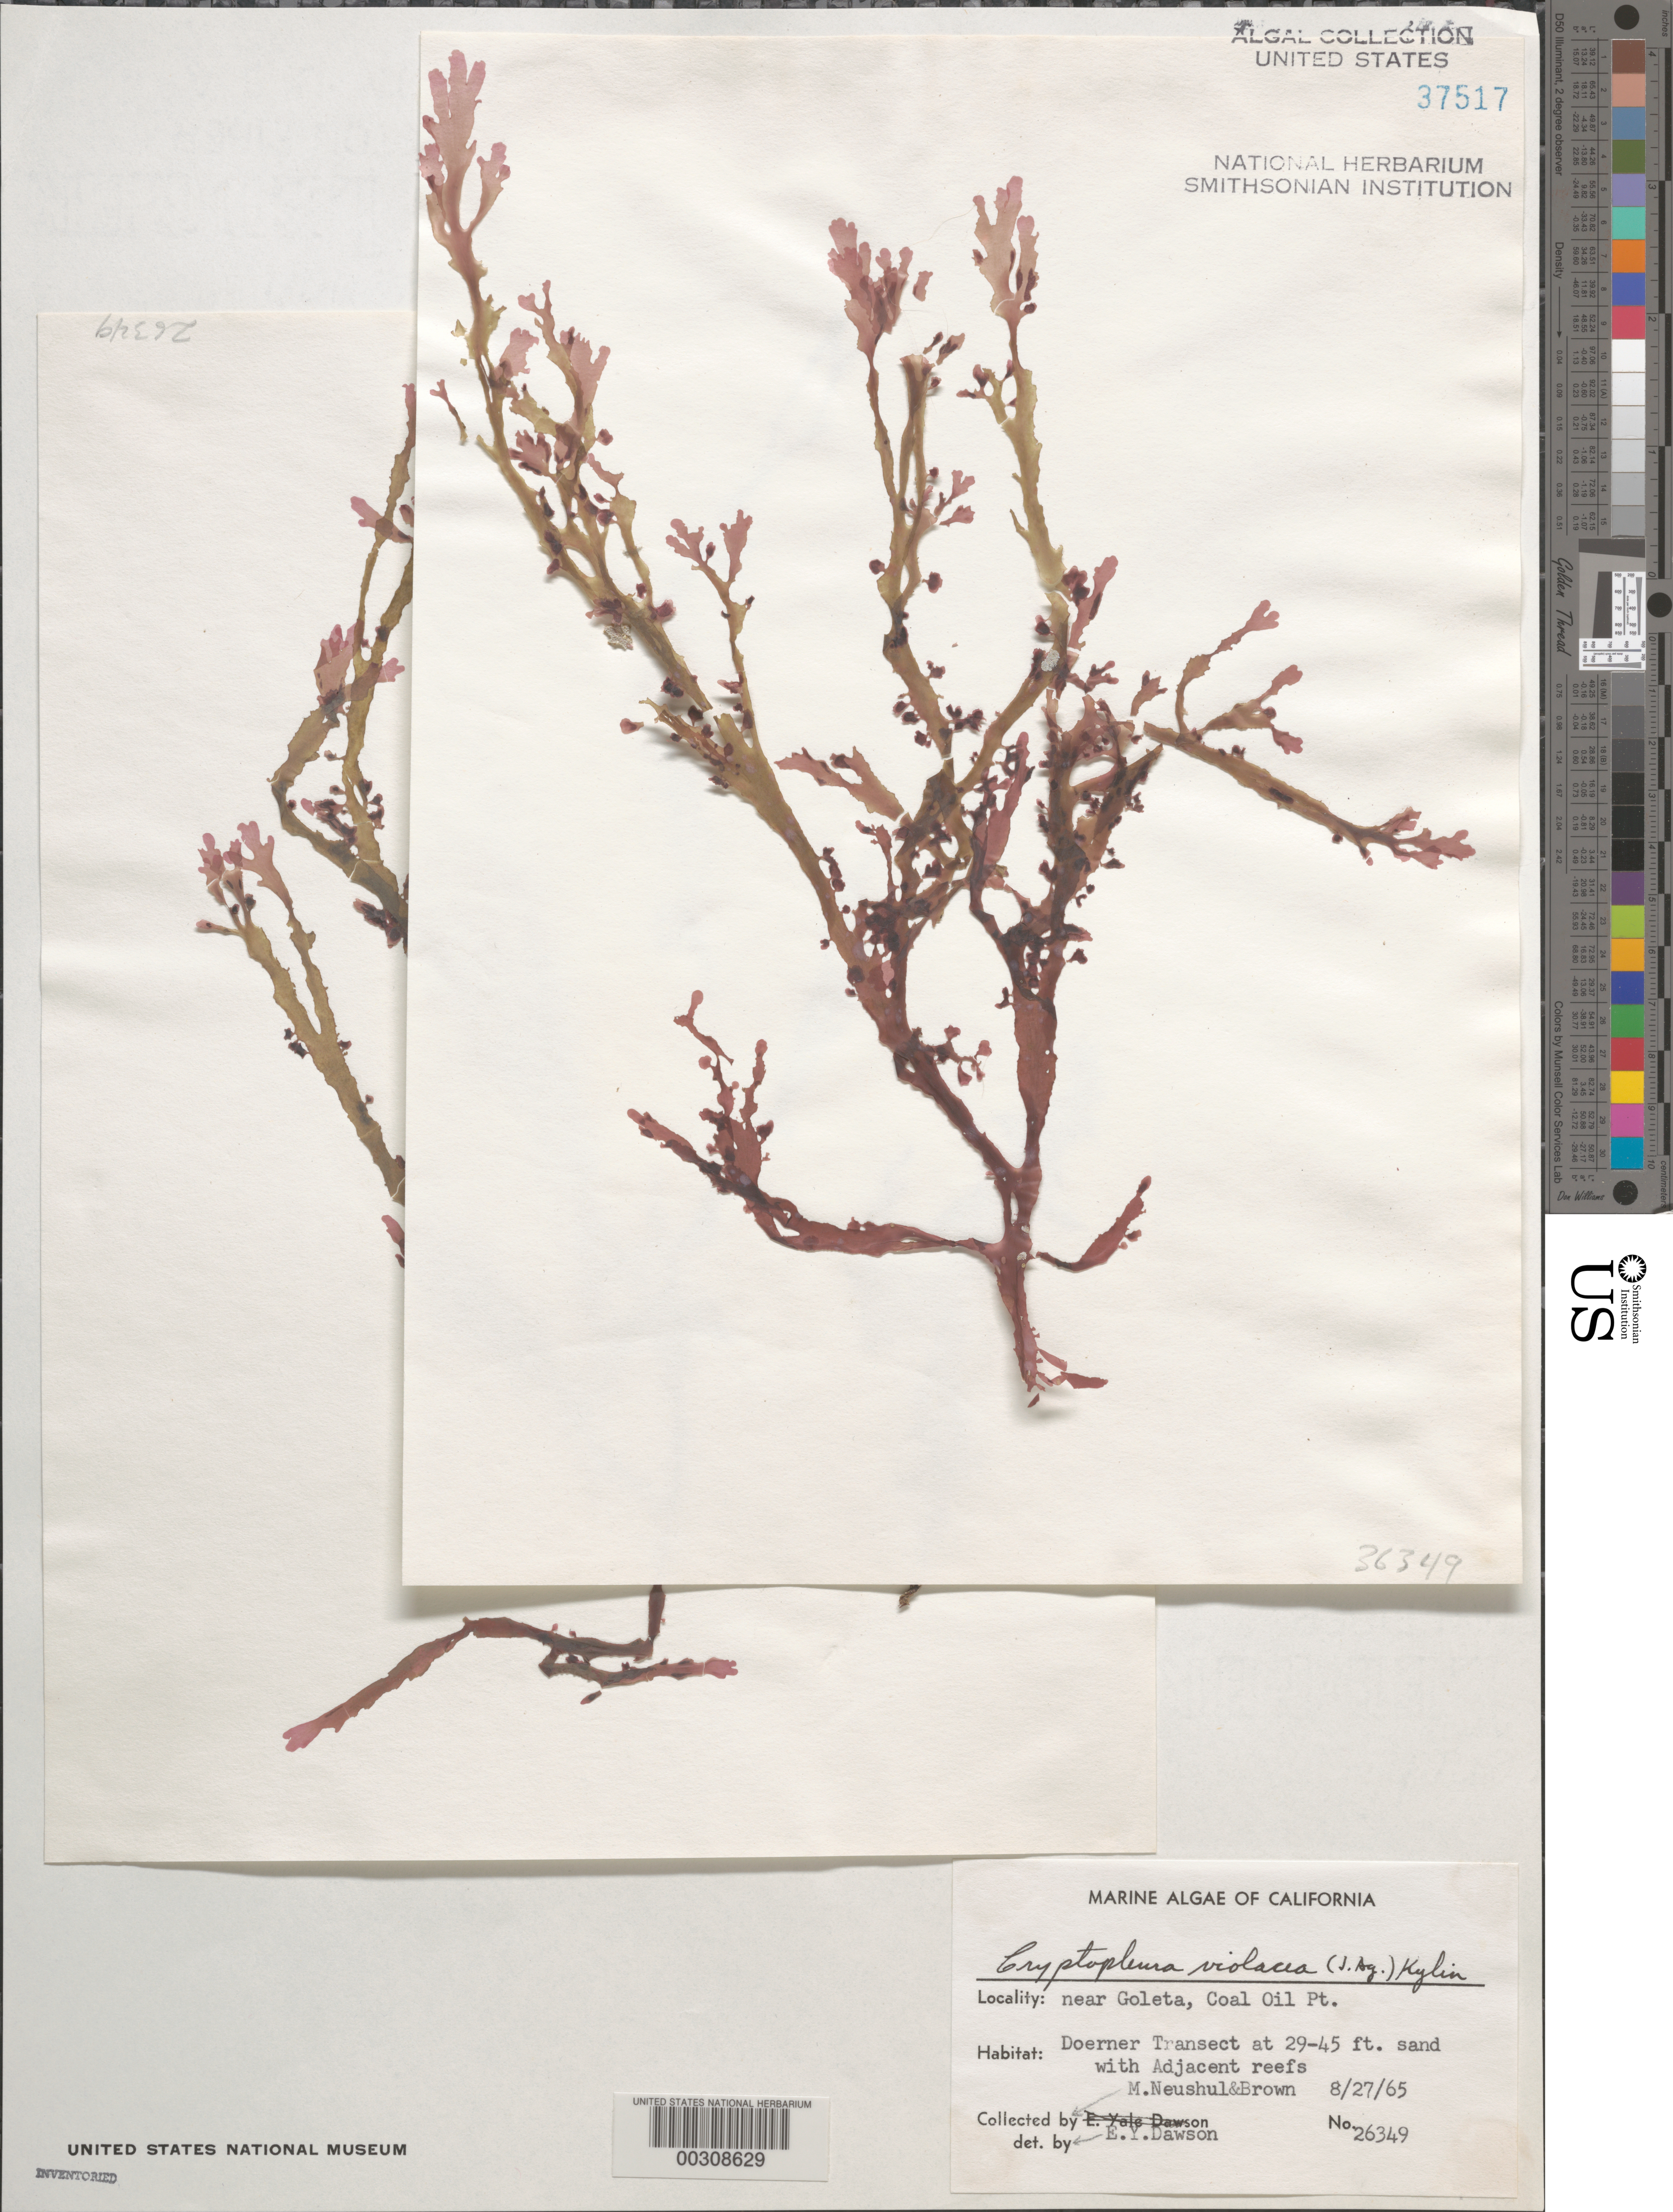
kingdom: Plantae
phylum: Rhodophyta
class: Florideophyceae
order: Ceramiales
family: Delesseriaceae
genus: Cryptopleura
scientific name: Cryptopleura violacea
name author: (J. Ag.) Kylin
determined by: Dawson, E. Y.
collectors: M. Neushul & D. Brown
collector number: EYD 26349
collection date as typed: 27 Aug 1965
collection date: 1965-08-27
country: United States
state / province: California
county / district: Santa Barbara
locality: Coal Oil Point, near Goleta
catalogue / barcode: US 37517